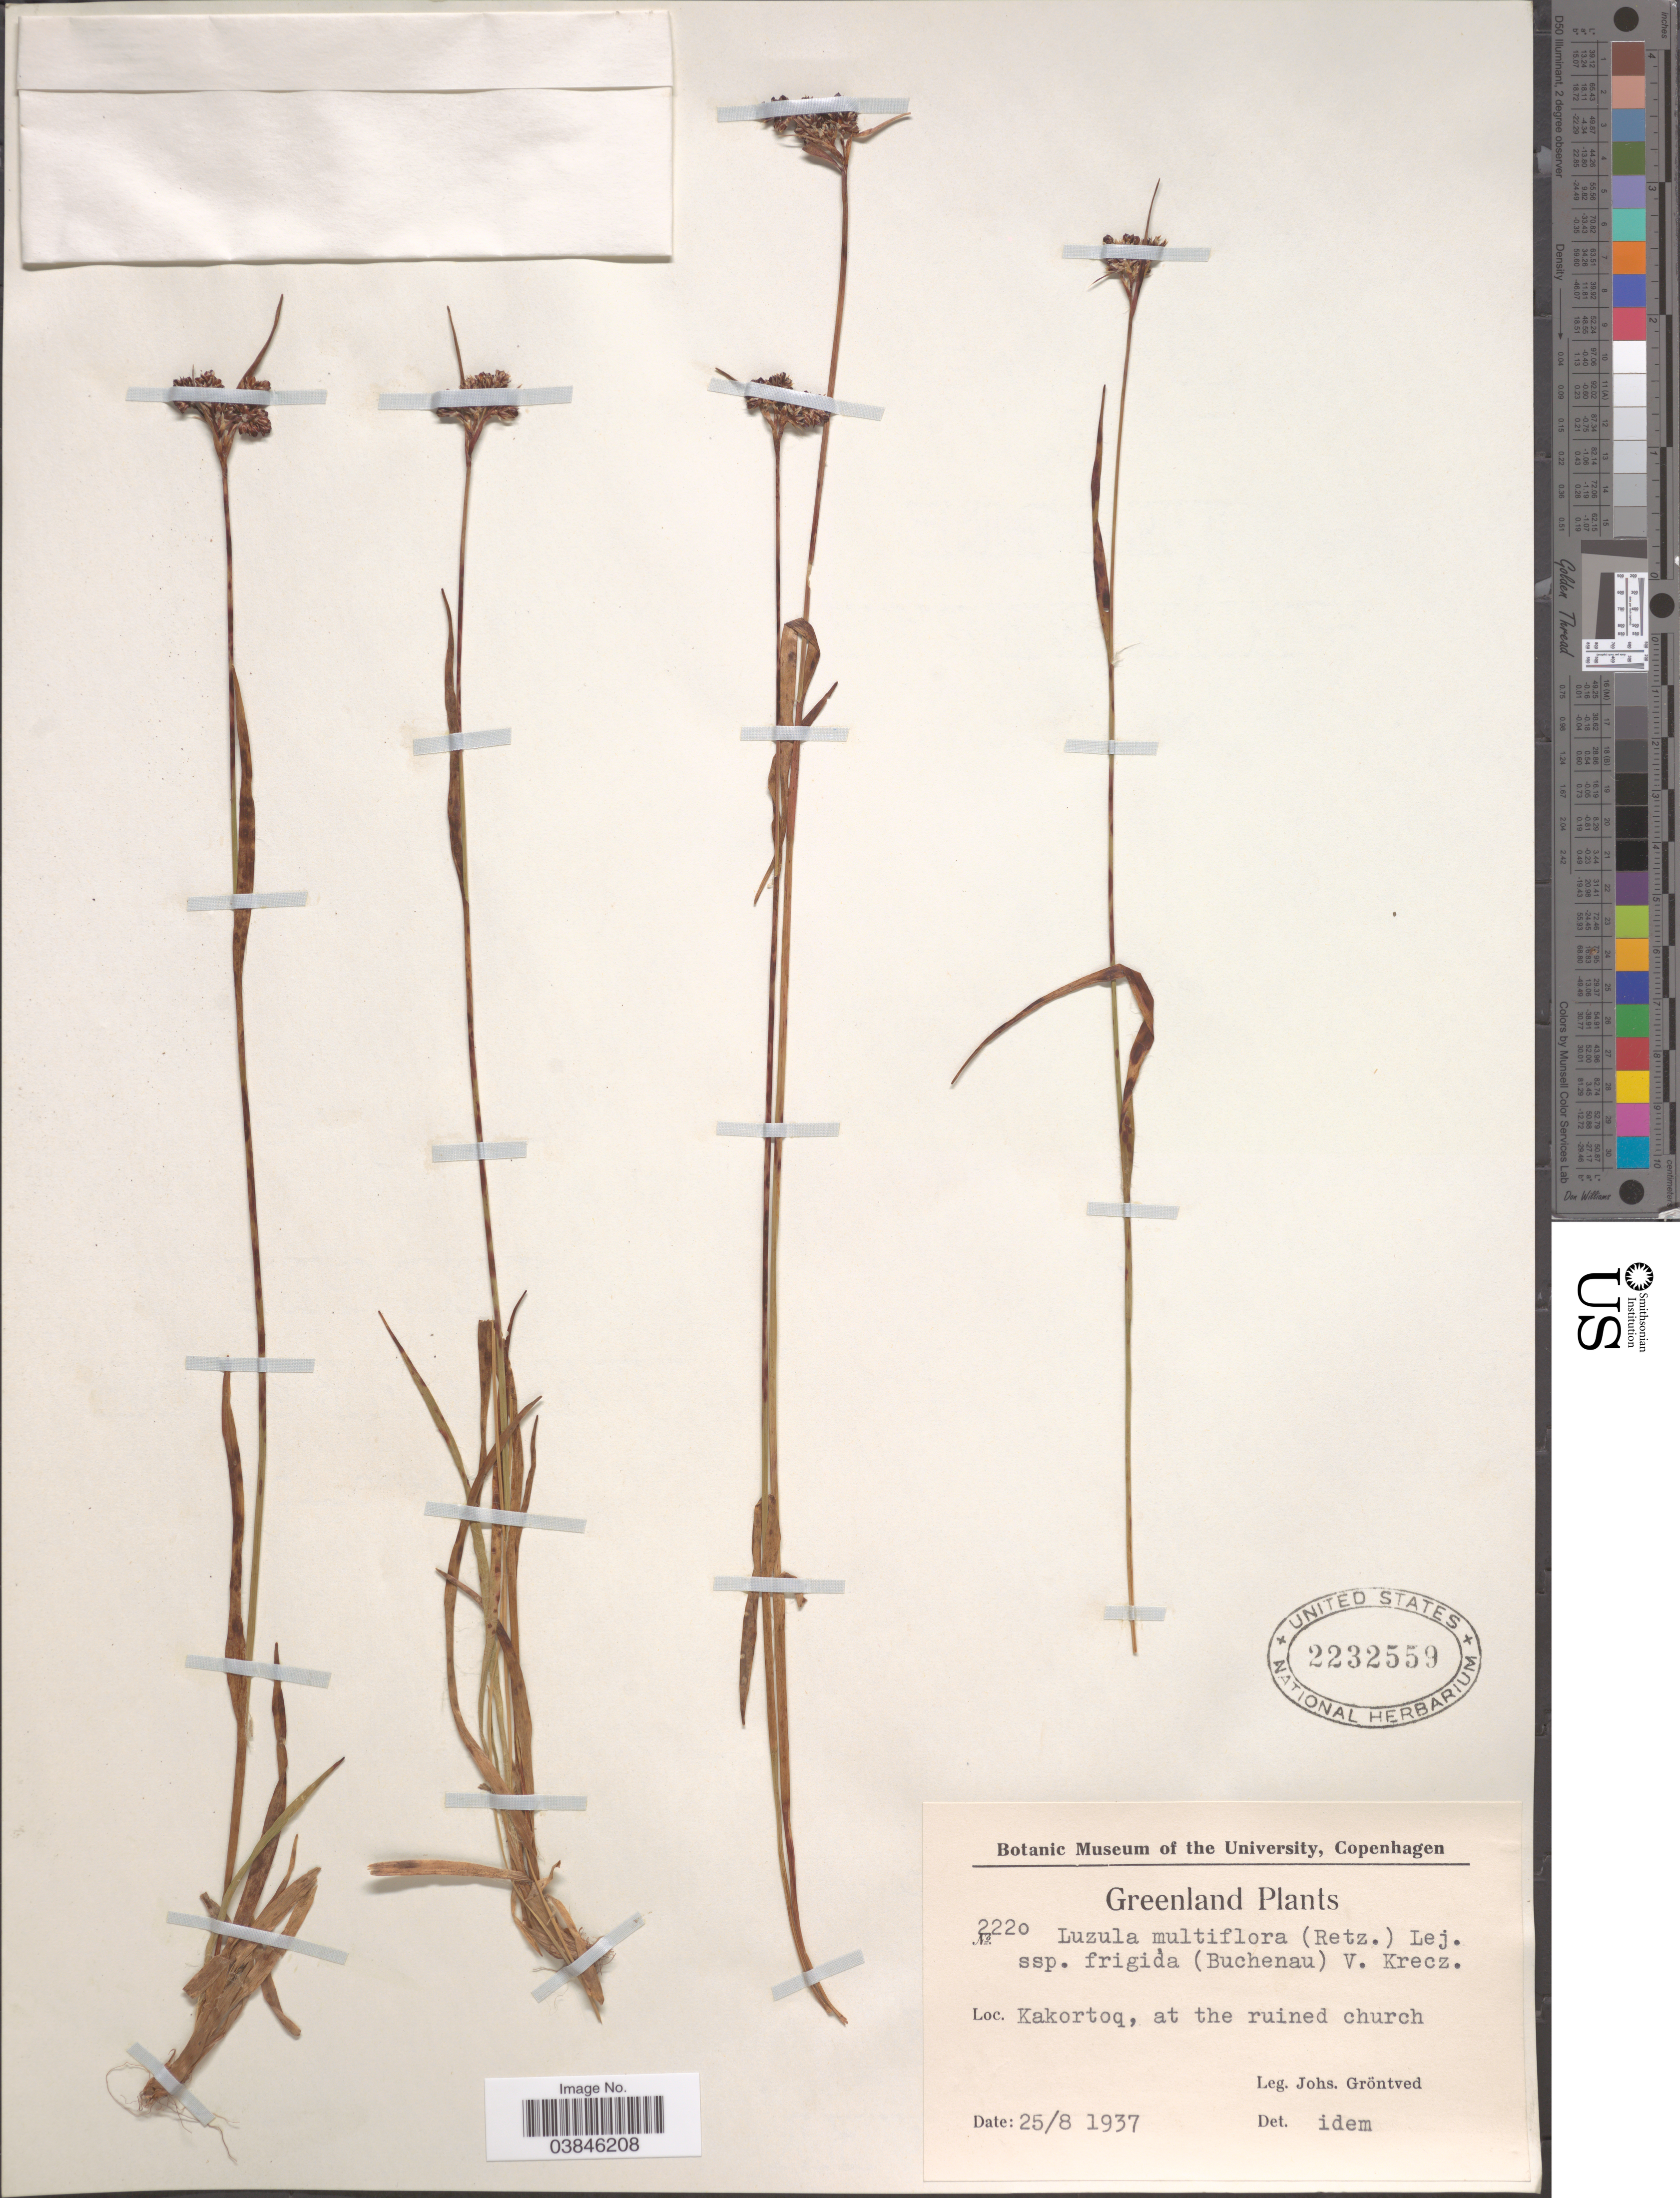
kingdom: Plantae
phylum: Tracheophyta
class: Liliopsida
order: Poales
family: Juncaceae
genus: Luzula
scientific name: Luzula multiflora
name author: (Ehrh.) Lej.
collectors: J. Gröntved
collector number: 222o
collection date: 1937-08-25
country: Greenland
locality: Kakortoq, at the ruined church.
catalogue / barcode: US 2232559